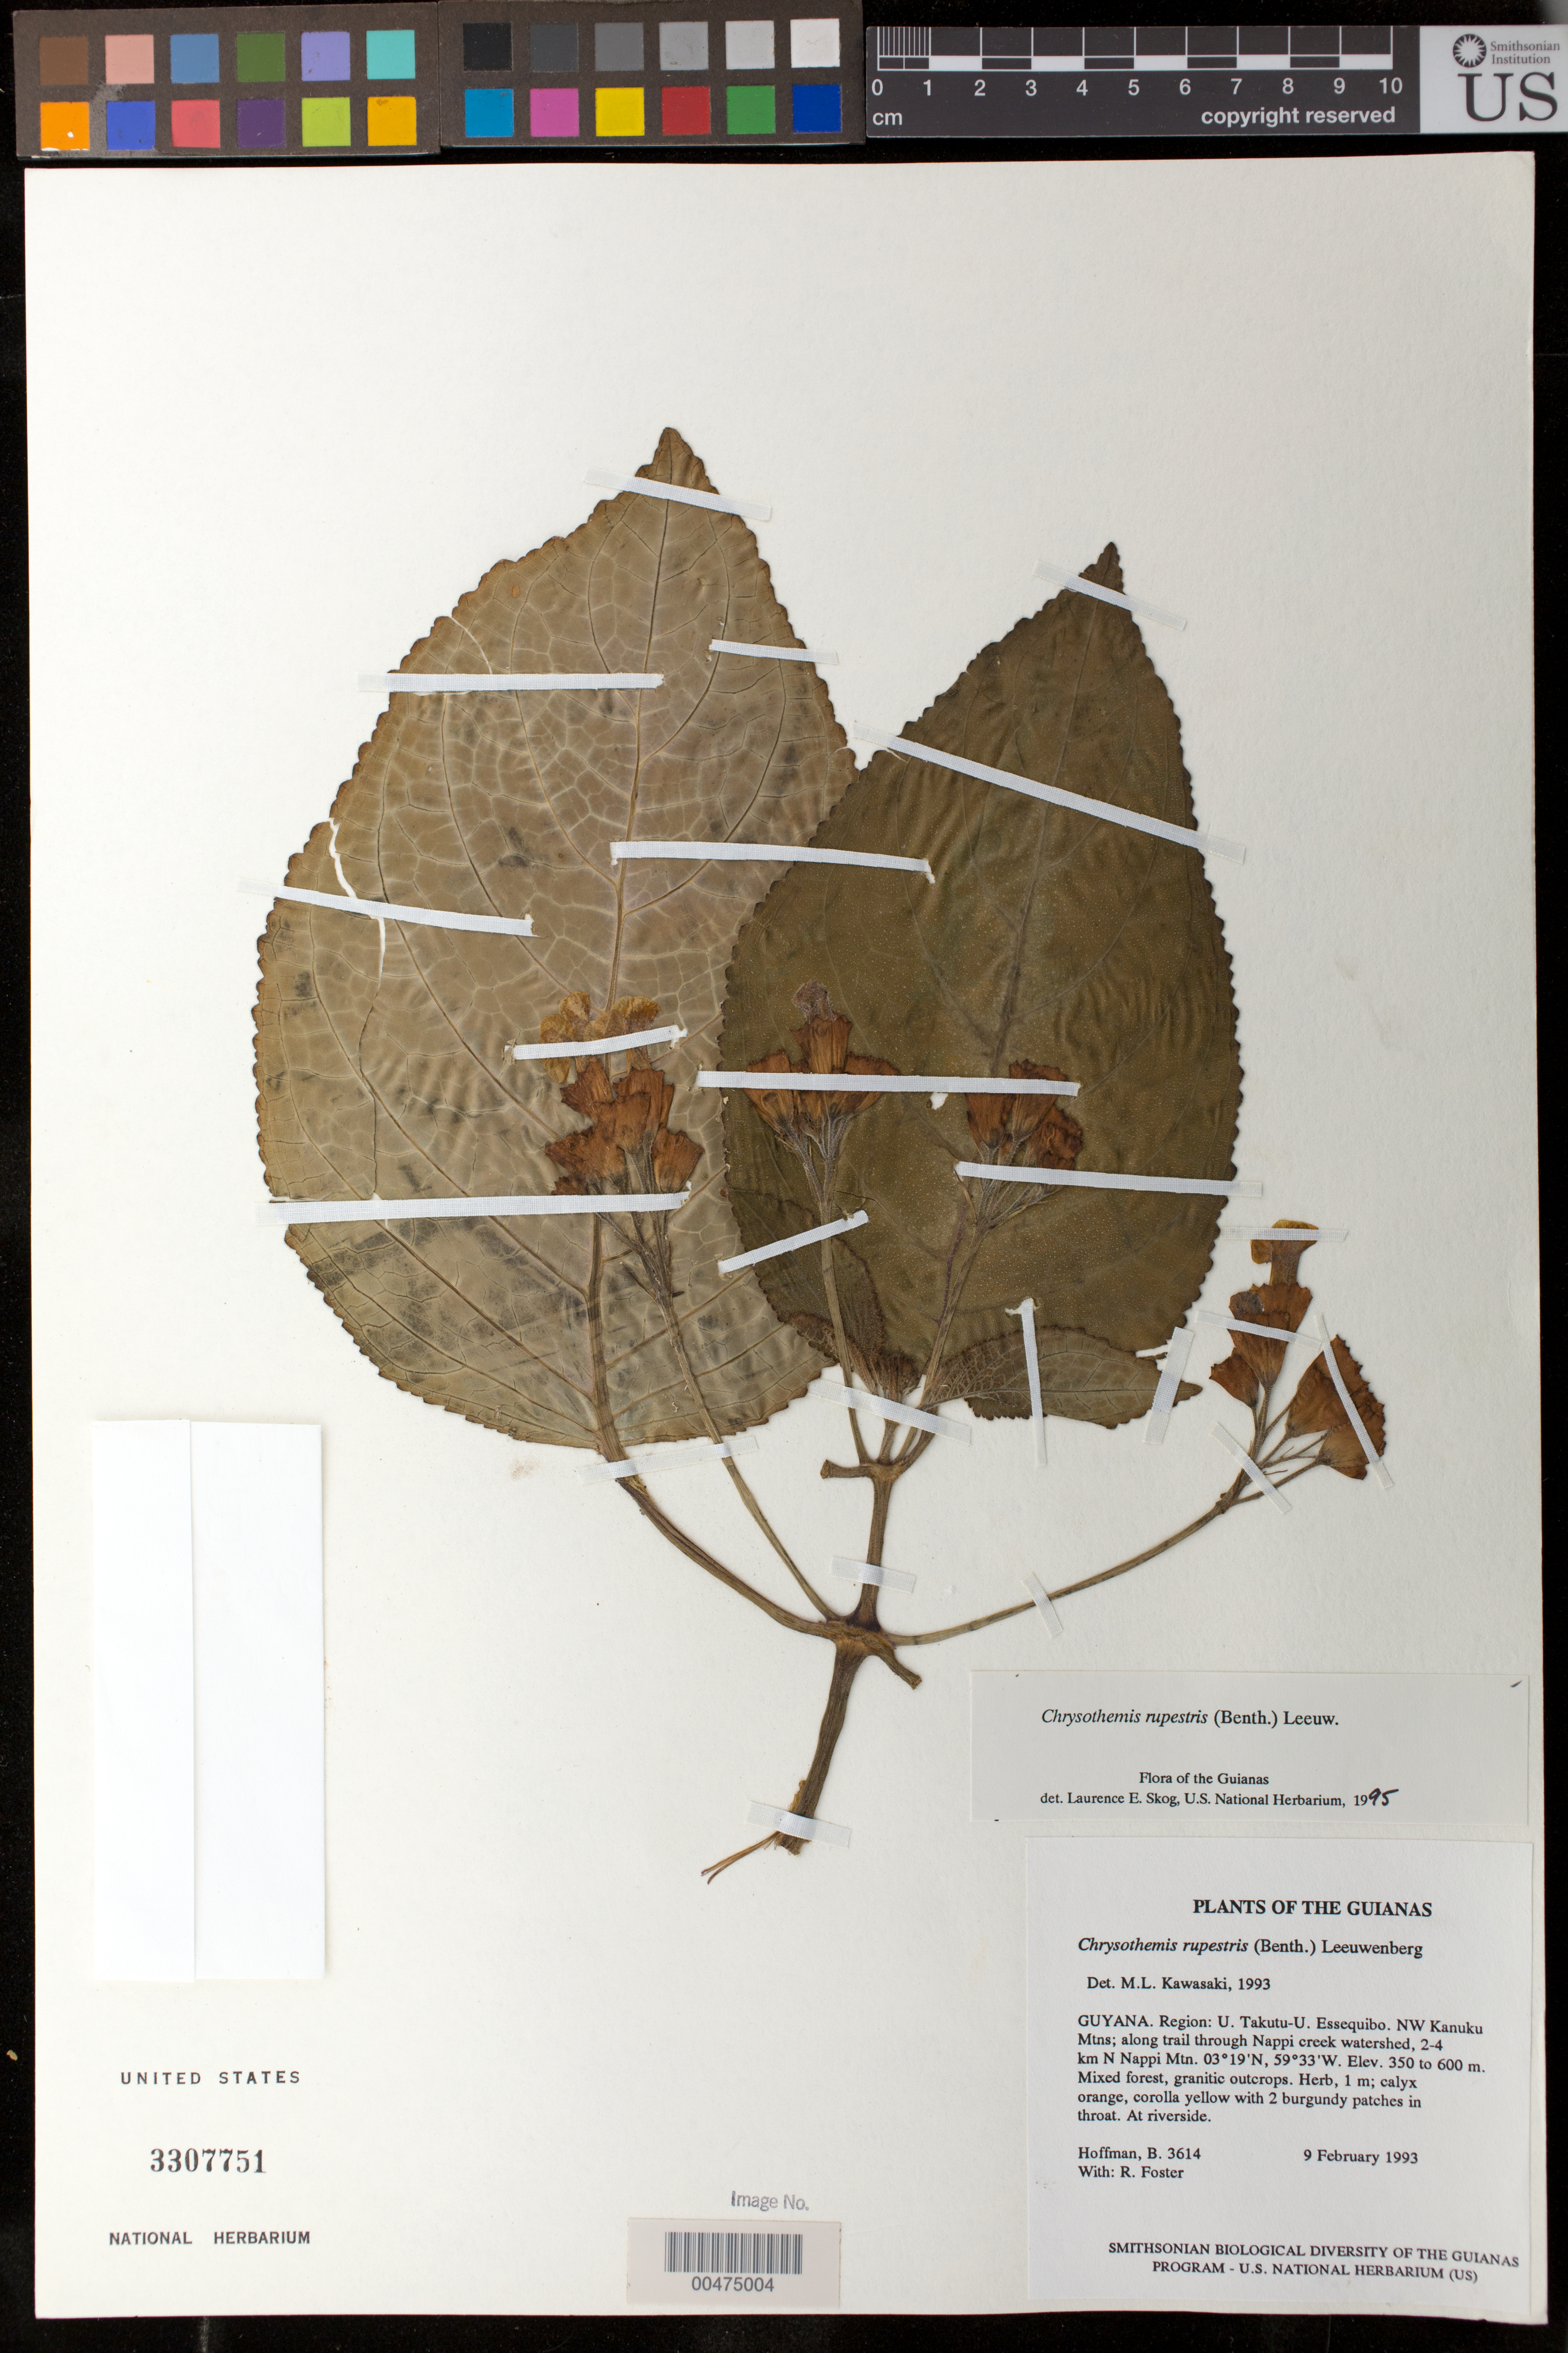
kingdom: Plantae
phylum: Tracheophyta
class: Magnoliopsida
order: Lamiales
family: Gesneriaceae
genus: Chrysothemis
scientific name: Chrysothemis rupestris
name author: (Benth.) Leeuwenb.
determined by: Skog, Laurence E.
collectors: B. Hoffman & R. Foster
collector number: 3614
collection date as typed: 09 Feb 1993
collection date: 1993-02-09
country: Guyana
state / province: U. Takutu-U. Essequibo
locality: NW Kanuku Mtns; along trail through Nappi creek watershed, 2-4 km N Nappi Mtn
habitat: Mixed forest, granitic outcrops; at riverside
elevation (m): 350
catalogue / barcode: US 3307751